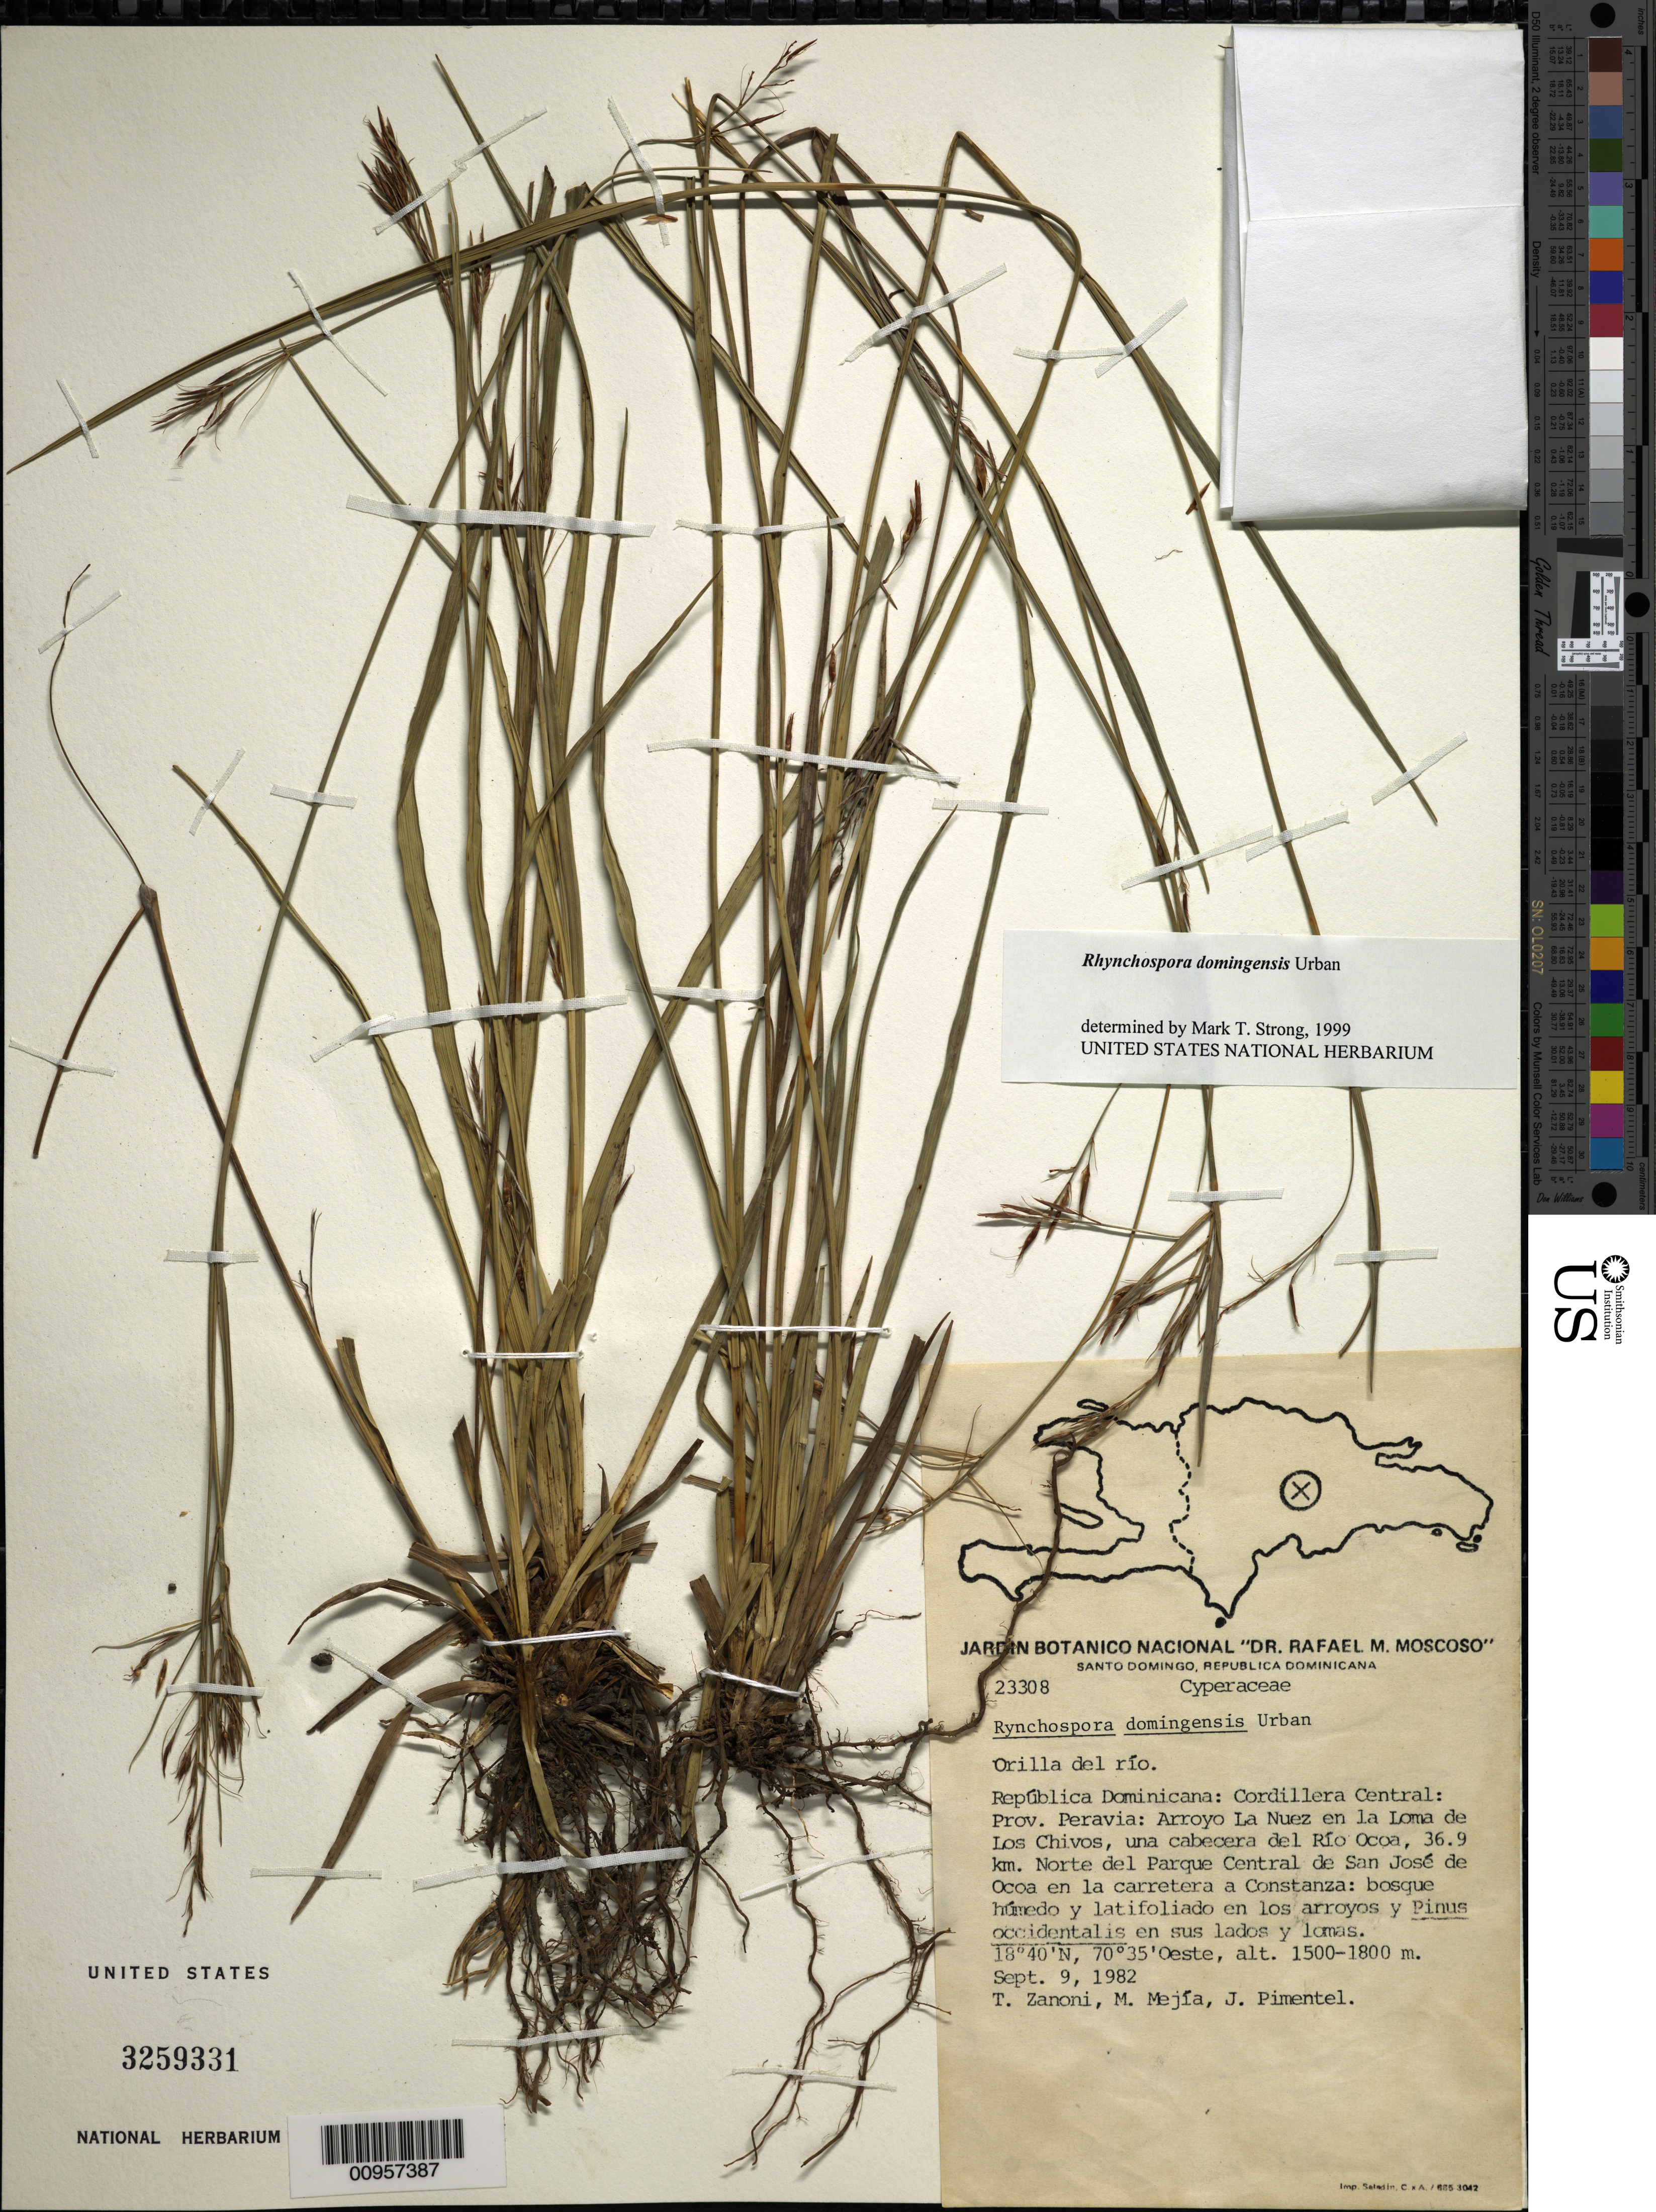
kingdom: Plantae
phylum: Tracheophyta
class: Liliopsida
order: Poales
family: Cyperaceae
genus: Rhynchospora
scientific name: Rhynchospora domingensis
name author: Urb.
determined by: Strong, M. T., (US), Smithsonian Institution - National Museum of Natural History (UNITED STATES)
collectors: T. A. Zanoni, M. Mejia & J. Pimentel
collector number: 23308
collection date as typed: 09 Sep 1982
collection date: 1982-09-09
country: Dominican Republic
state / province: Peravia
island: Hispaniola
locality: Cordillera Central, Arroyo La Nuez el la Loma de Los Chivos, una cabecera del Río Ocoa, 36.9 km Norte del Parque Central de San José de Ocoa en la carretera a Constanza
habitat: Orilla del río, bosque húmedo y latifoliado en los arroyos y Pinus occidentalis en sus lados y lomas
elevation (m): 1500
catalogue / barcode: US 3259331